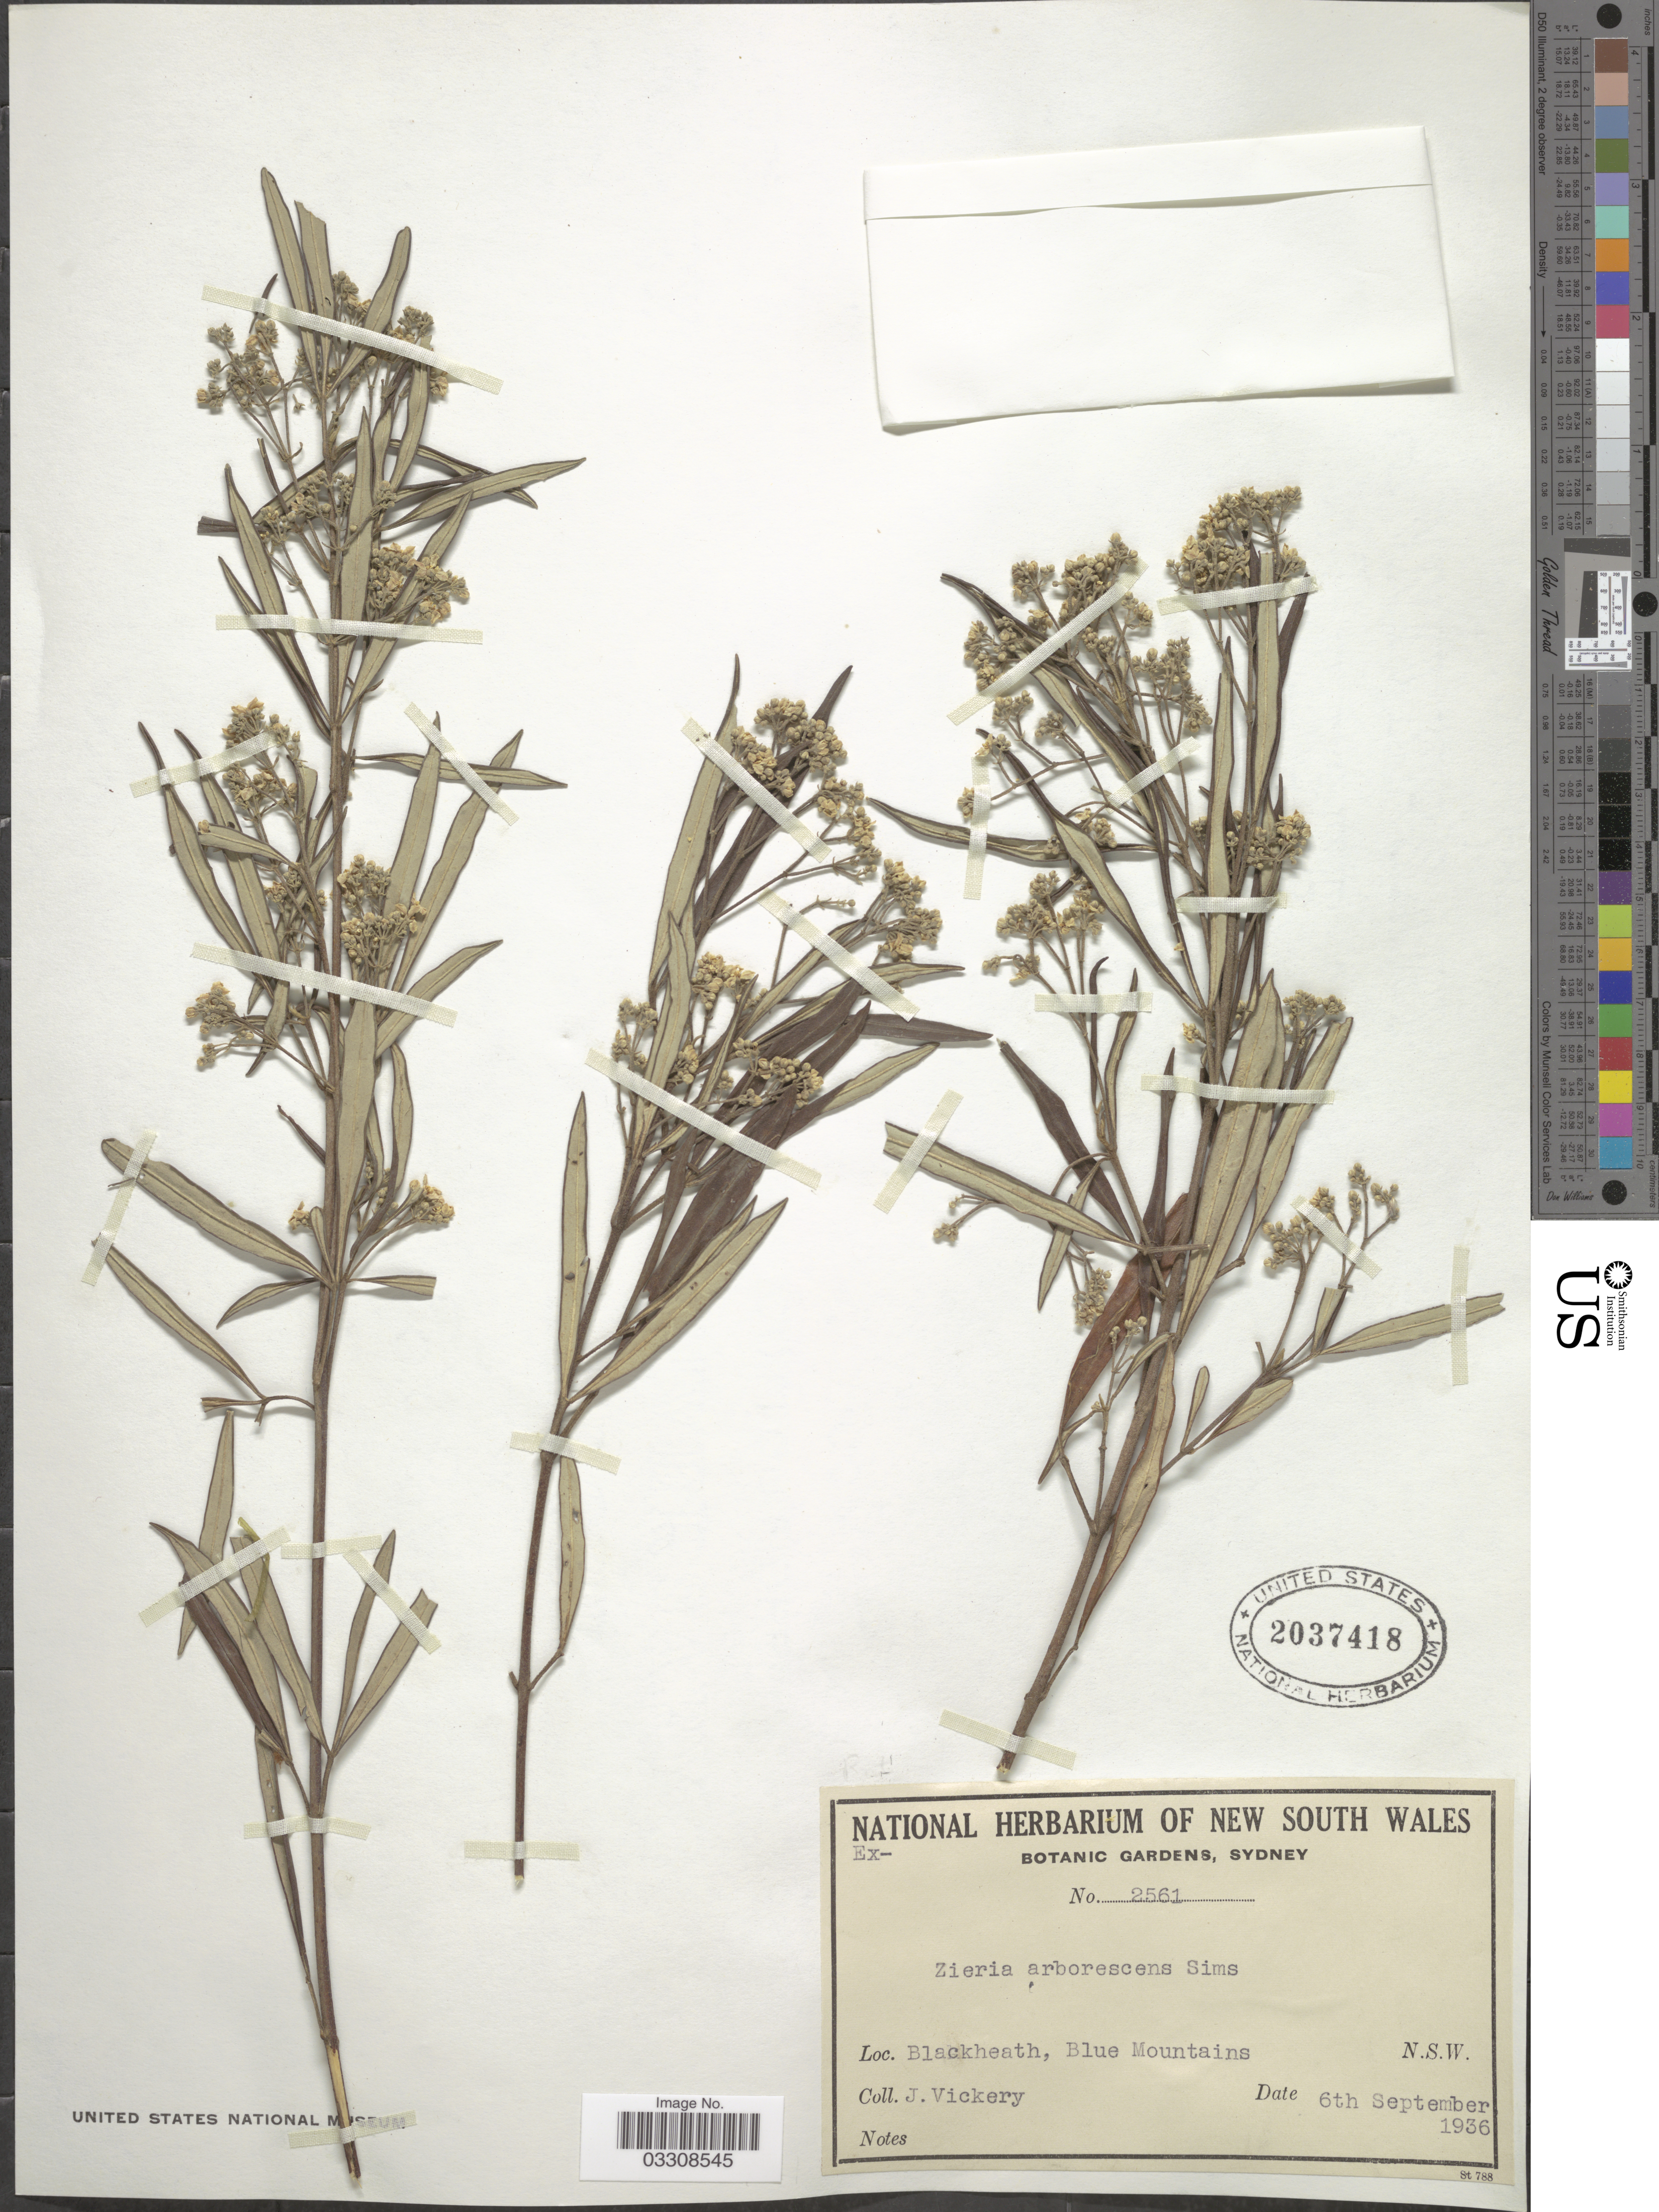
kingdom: Plantae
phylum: Tracheophyta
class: Magnoliopsida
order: Sapindales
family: Rutaceae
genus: Zieria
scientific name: Zieria arborescens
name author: Sims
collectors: J. Vickery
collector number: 2561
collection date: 1936-09-06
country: Australia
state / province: New South Wales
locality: Blackheath, Blue Mountains.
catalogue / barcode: US 2037418